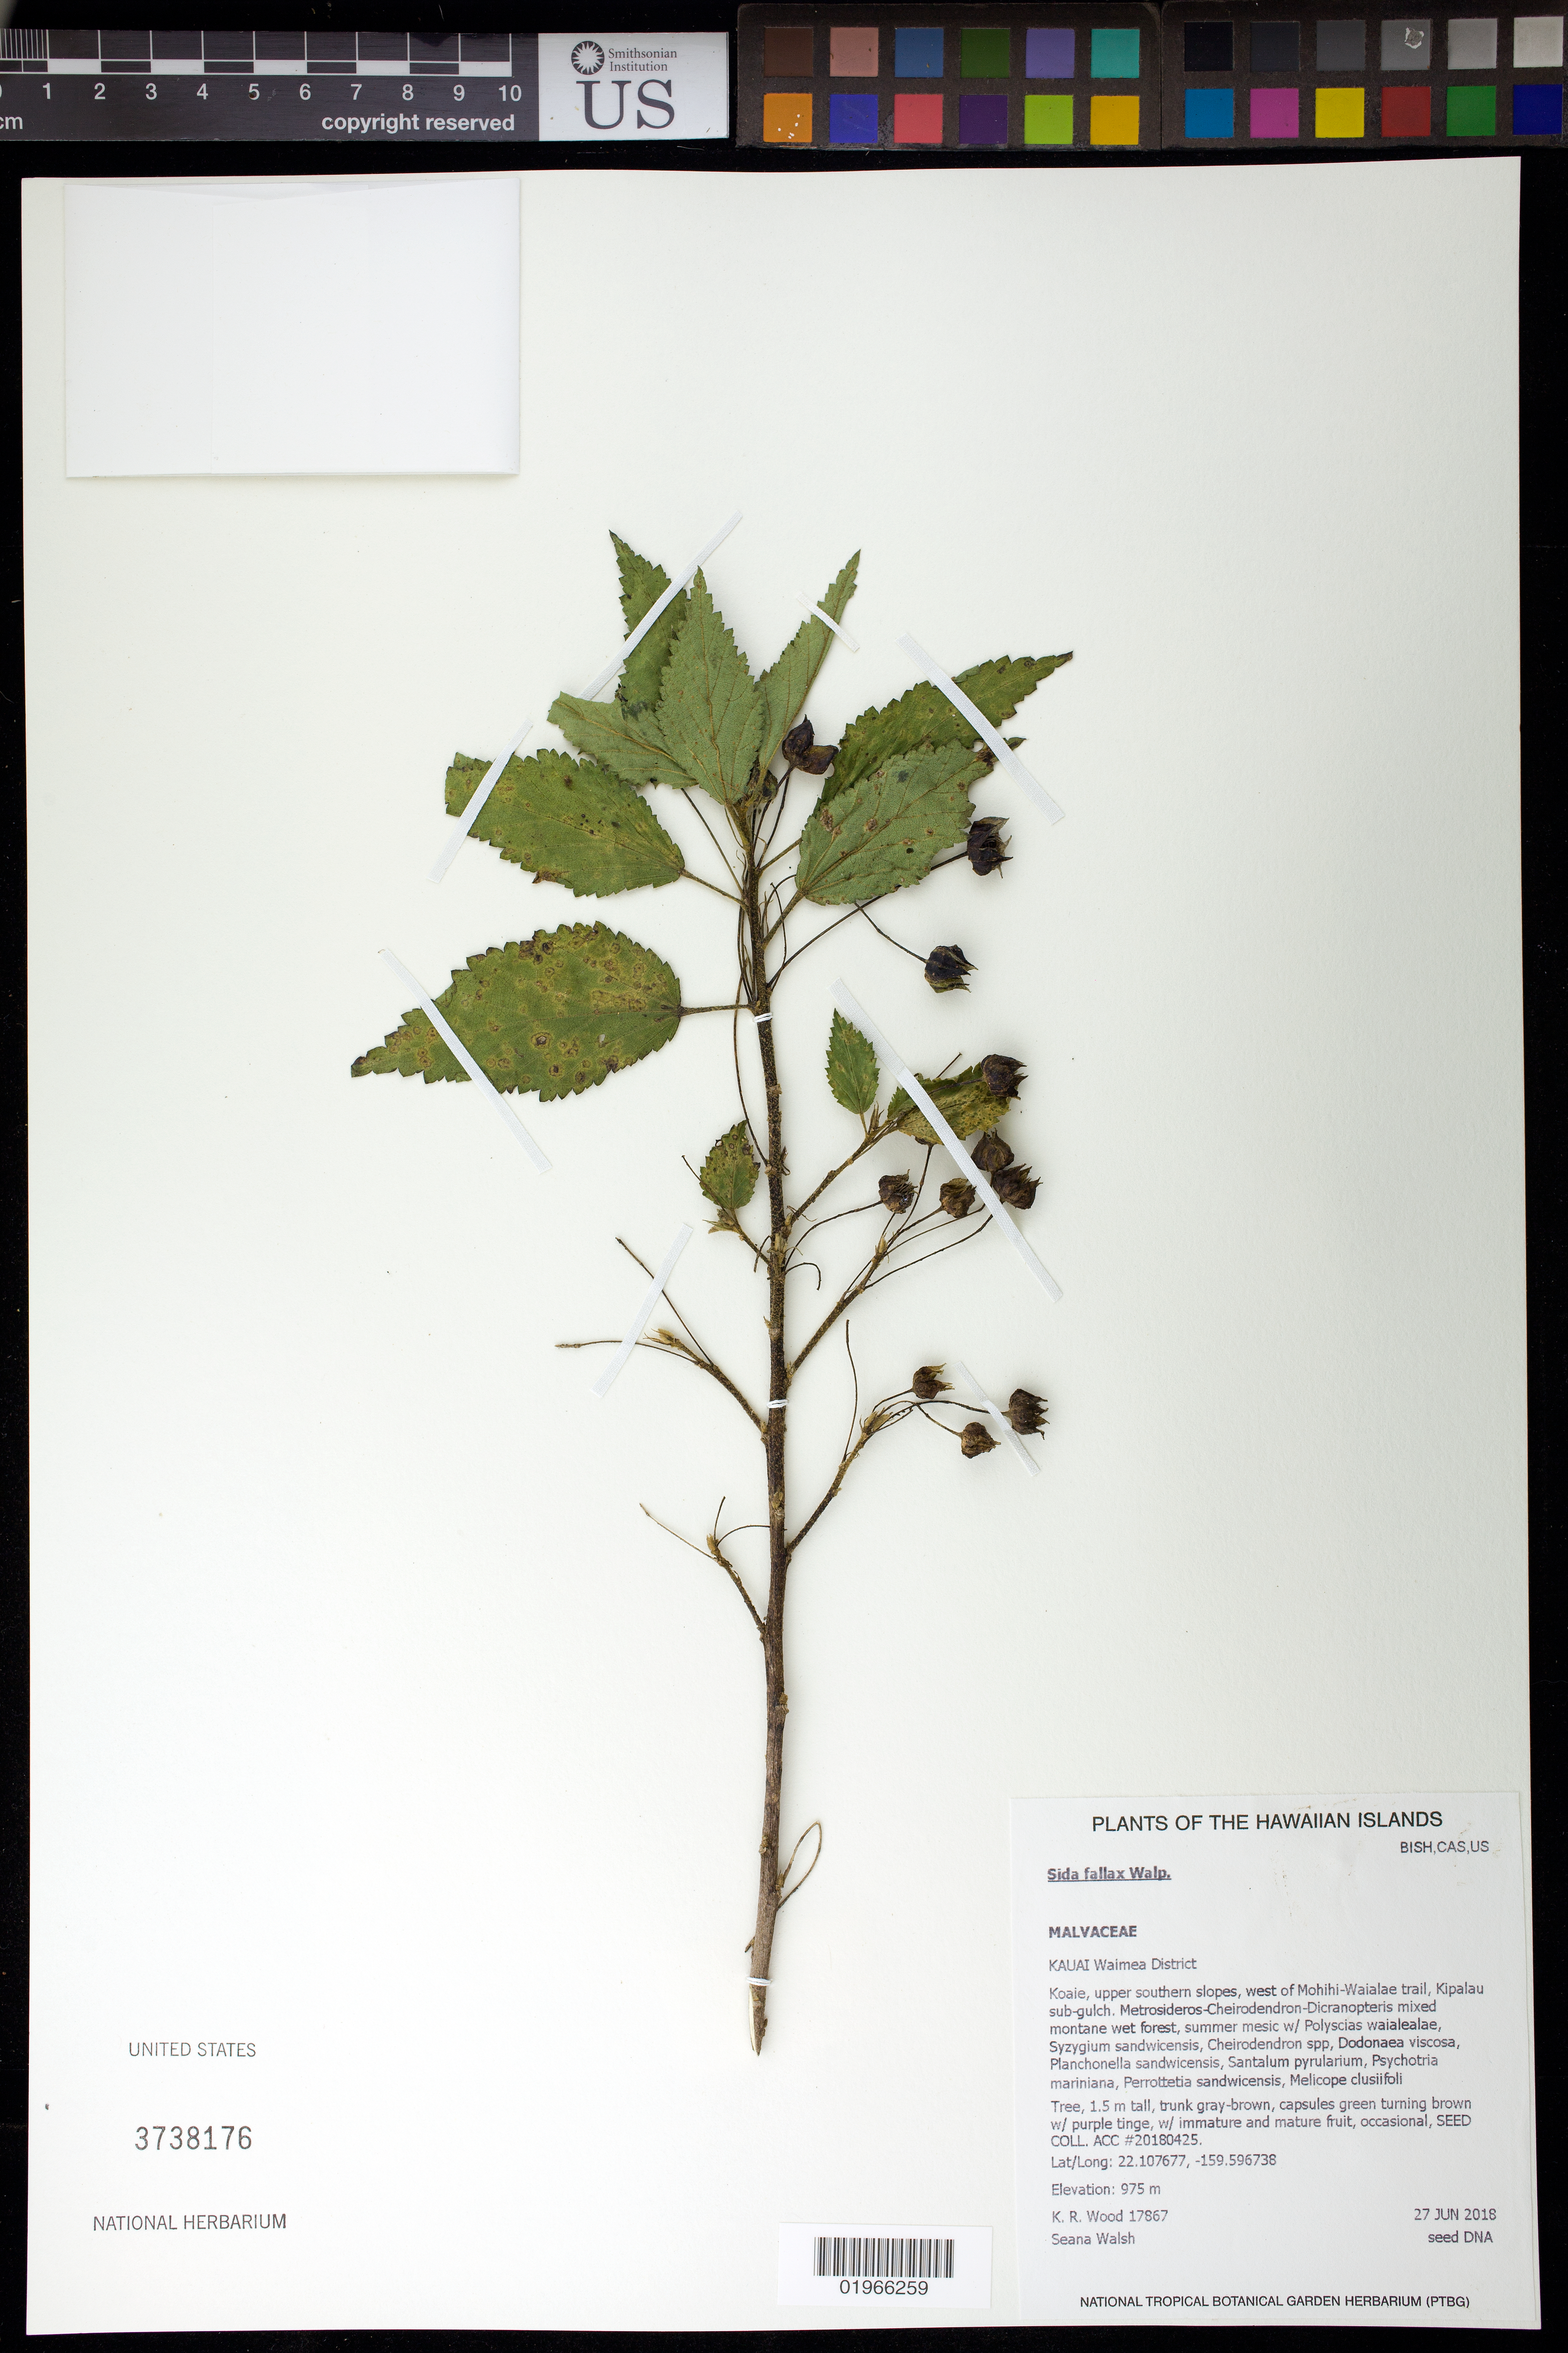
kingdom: Plantae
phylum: Tracheophyta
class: Magnoliopsida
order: Malvales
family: Malvaceae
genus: Sida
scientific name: Sida fallax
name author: Walp.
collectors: K. R. Wood & S. Walsh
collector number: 17867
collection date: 2018-06-27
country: United States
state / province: Hawaii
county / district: Kauai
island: Kaua'i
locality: Waimea District, Koaie, upper southern slopes, west of Mohihi-Waialae trail, Kipalau sub-gulch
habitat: Mixed montane wet forest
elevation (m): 975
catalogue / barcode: US 3738176